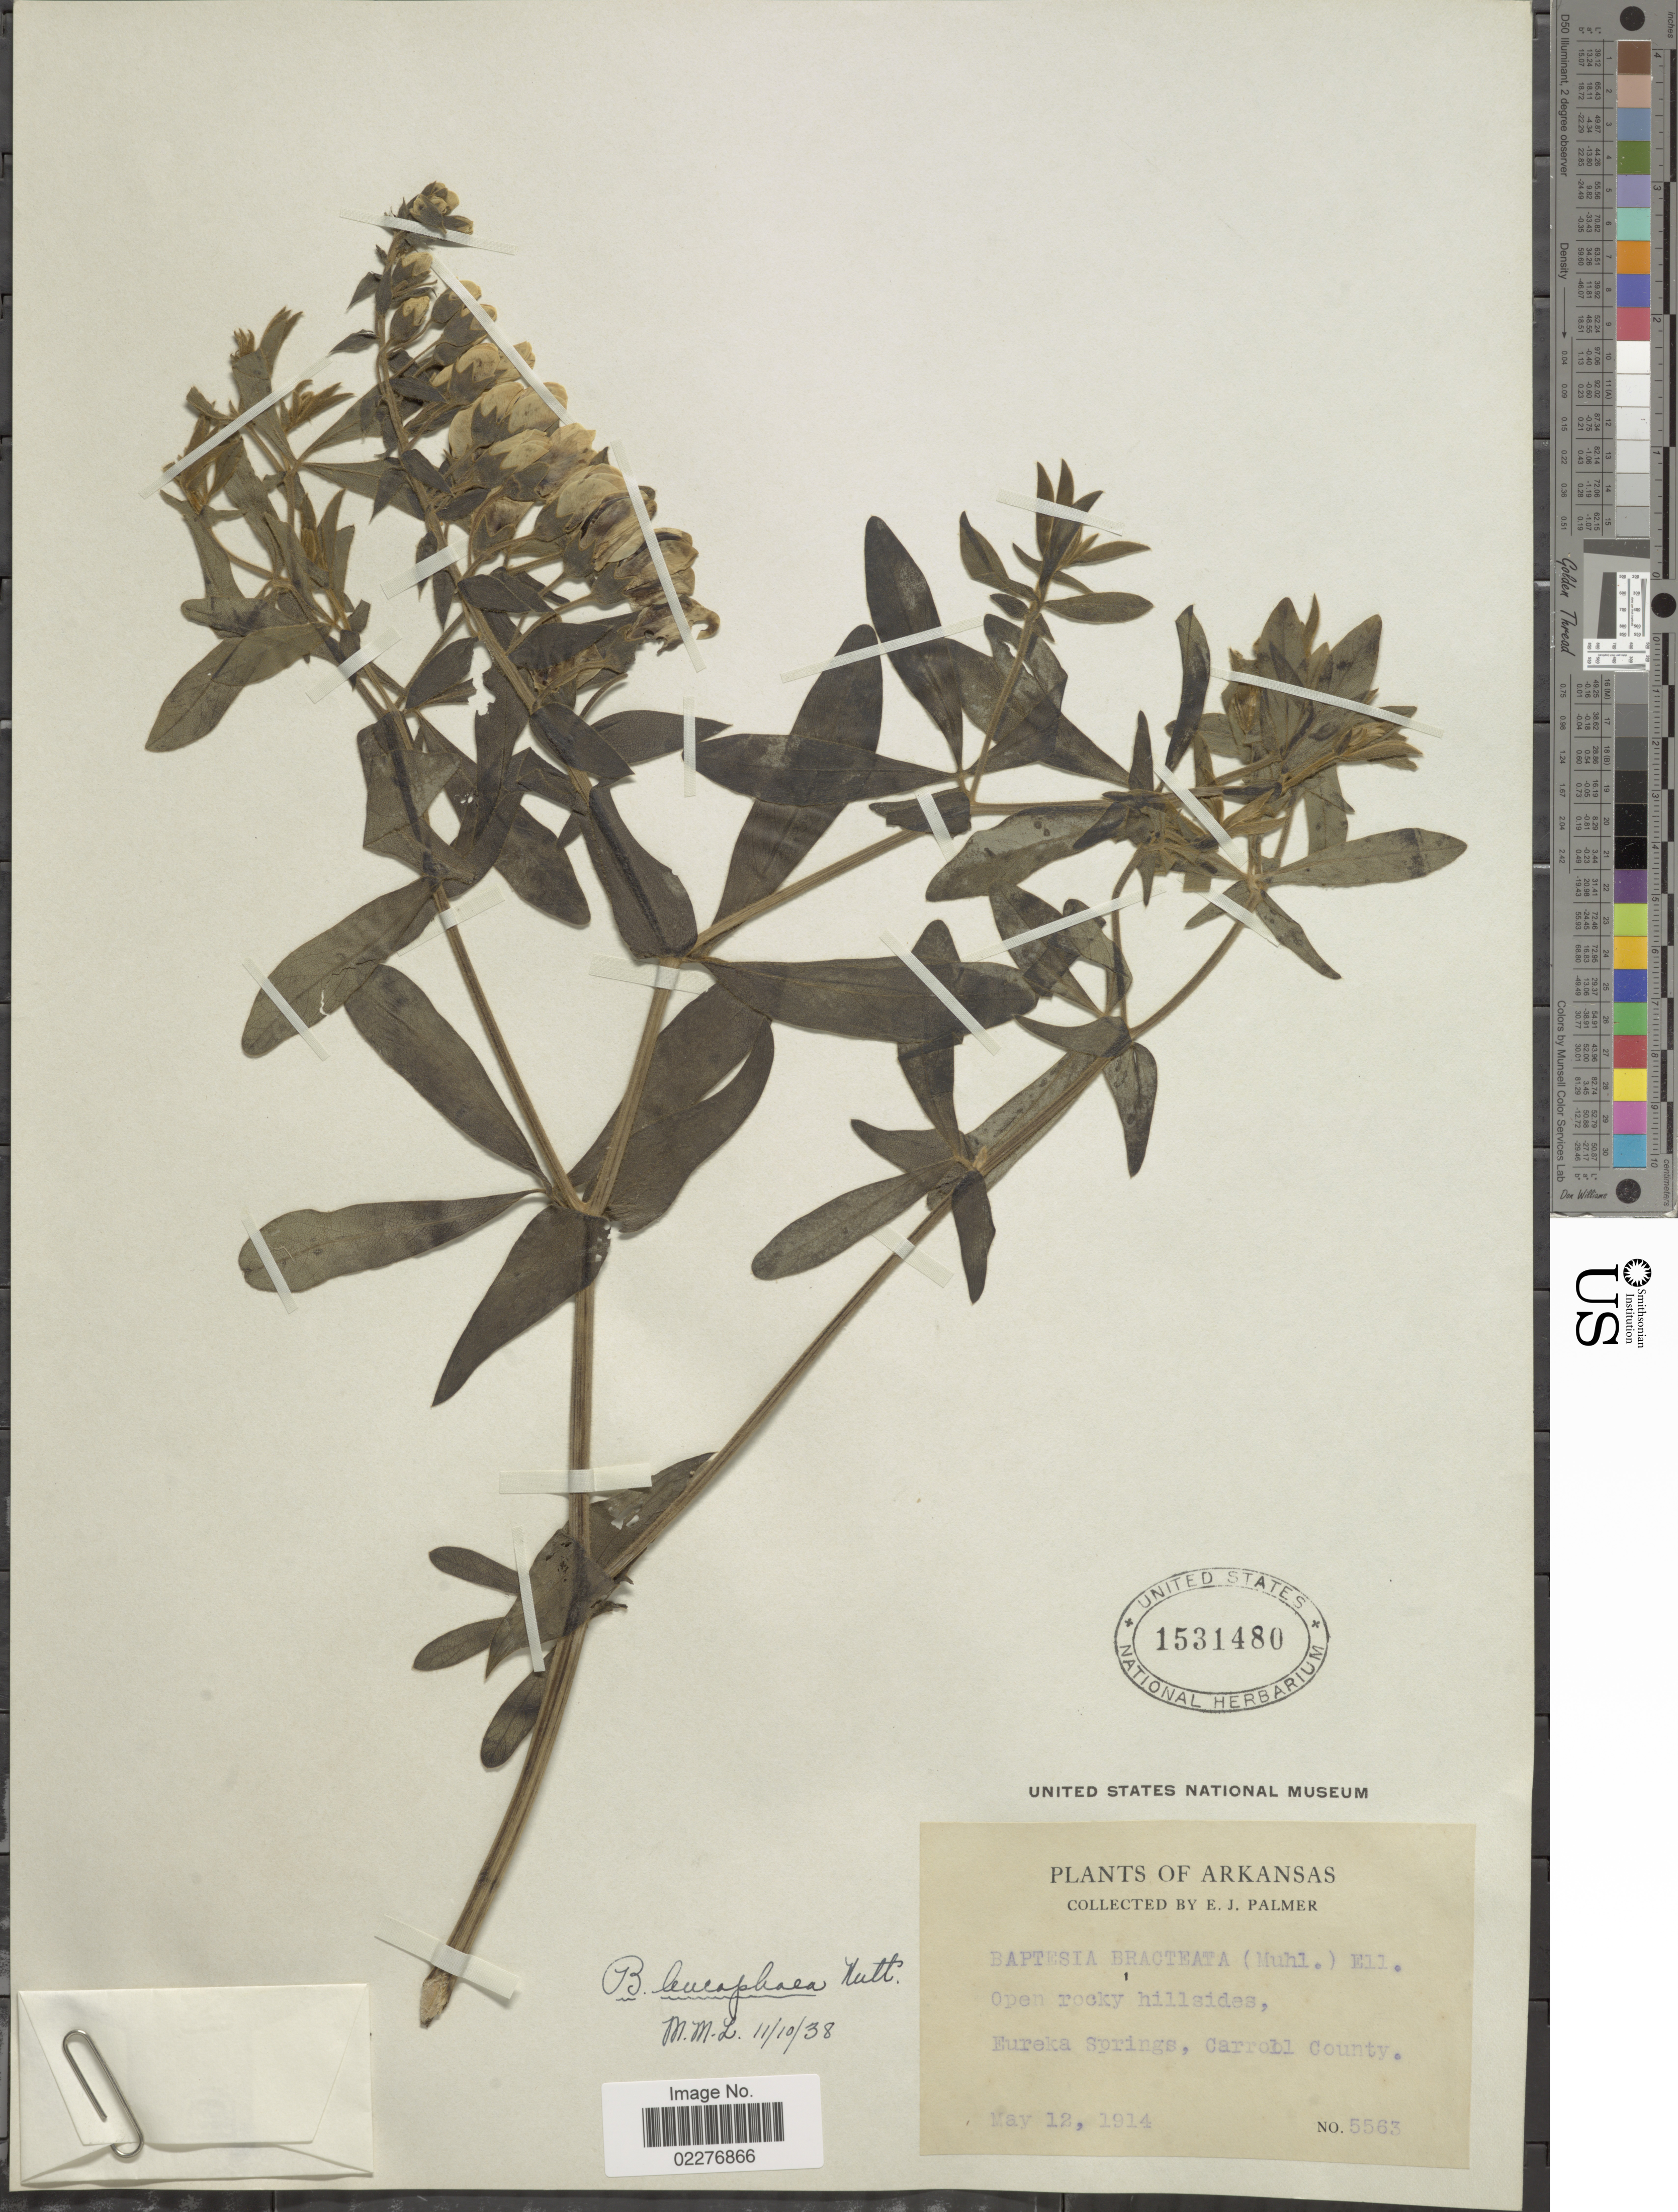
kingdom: Plantae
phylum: Tracheophyta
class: Magnoliopsida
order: Fabales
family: Fabaceae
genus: Baptisia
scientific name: Baptisia leucophaea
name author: Nutt.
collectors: E. J. Palmer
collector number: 5563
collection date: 1914-05-12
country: United States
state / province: Arkansas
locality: Open rocky hillsides, Eureka Springs, Carroll County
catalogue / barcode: US 1531480